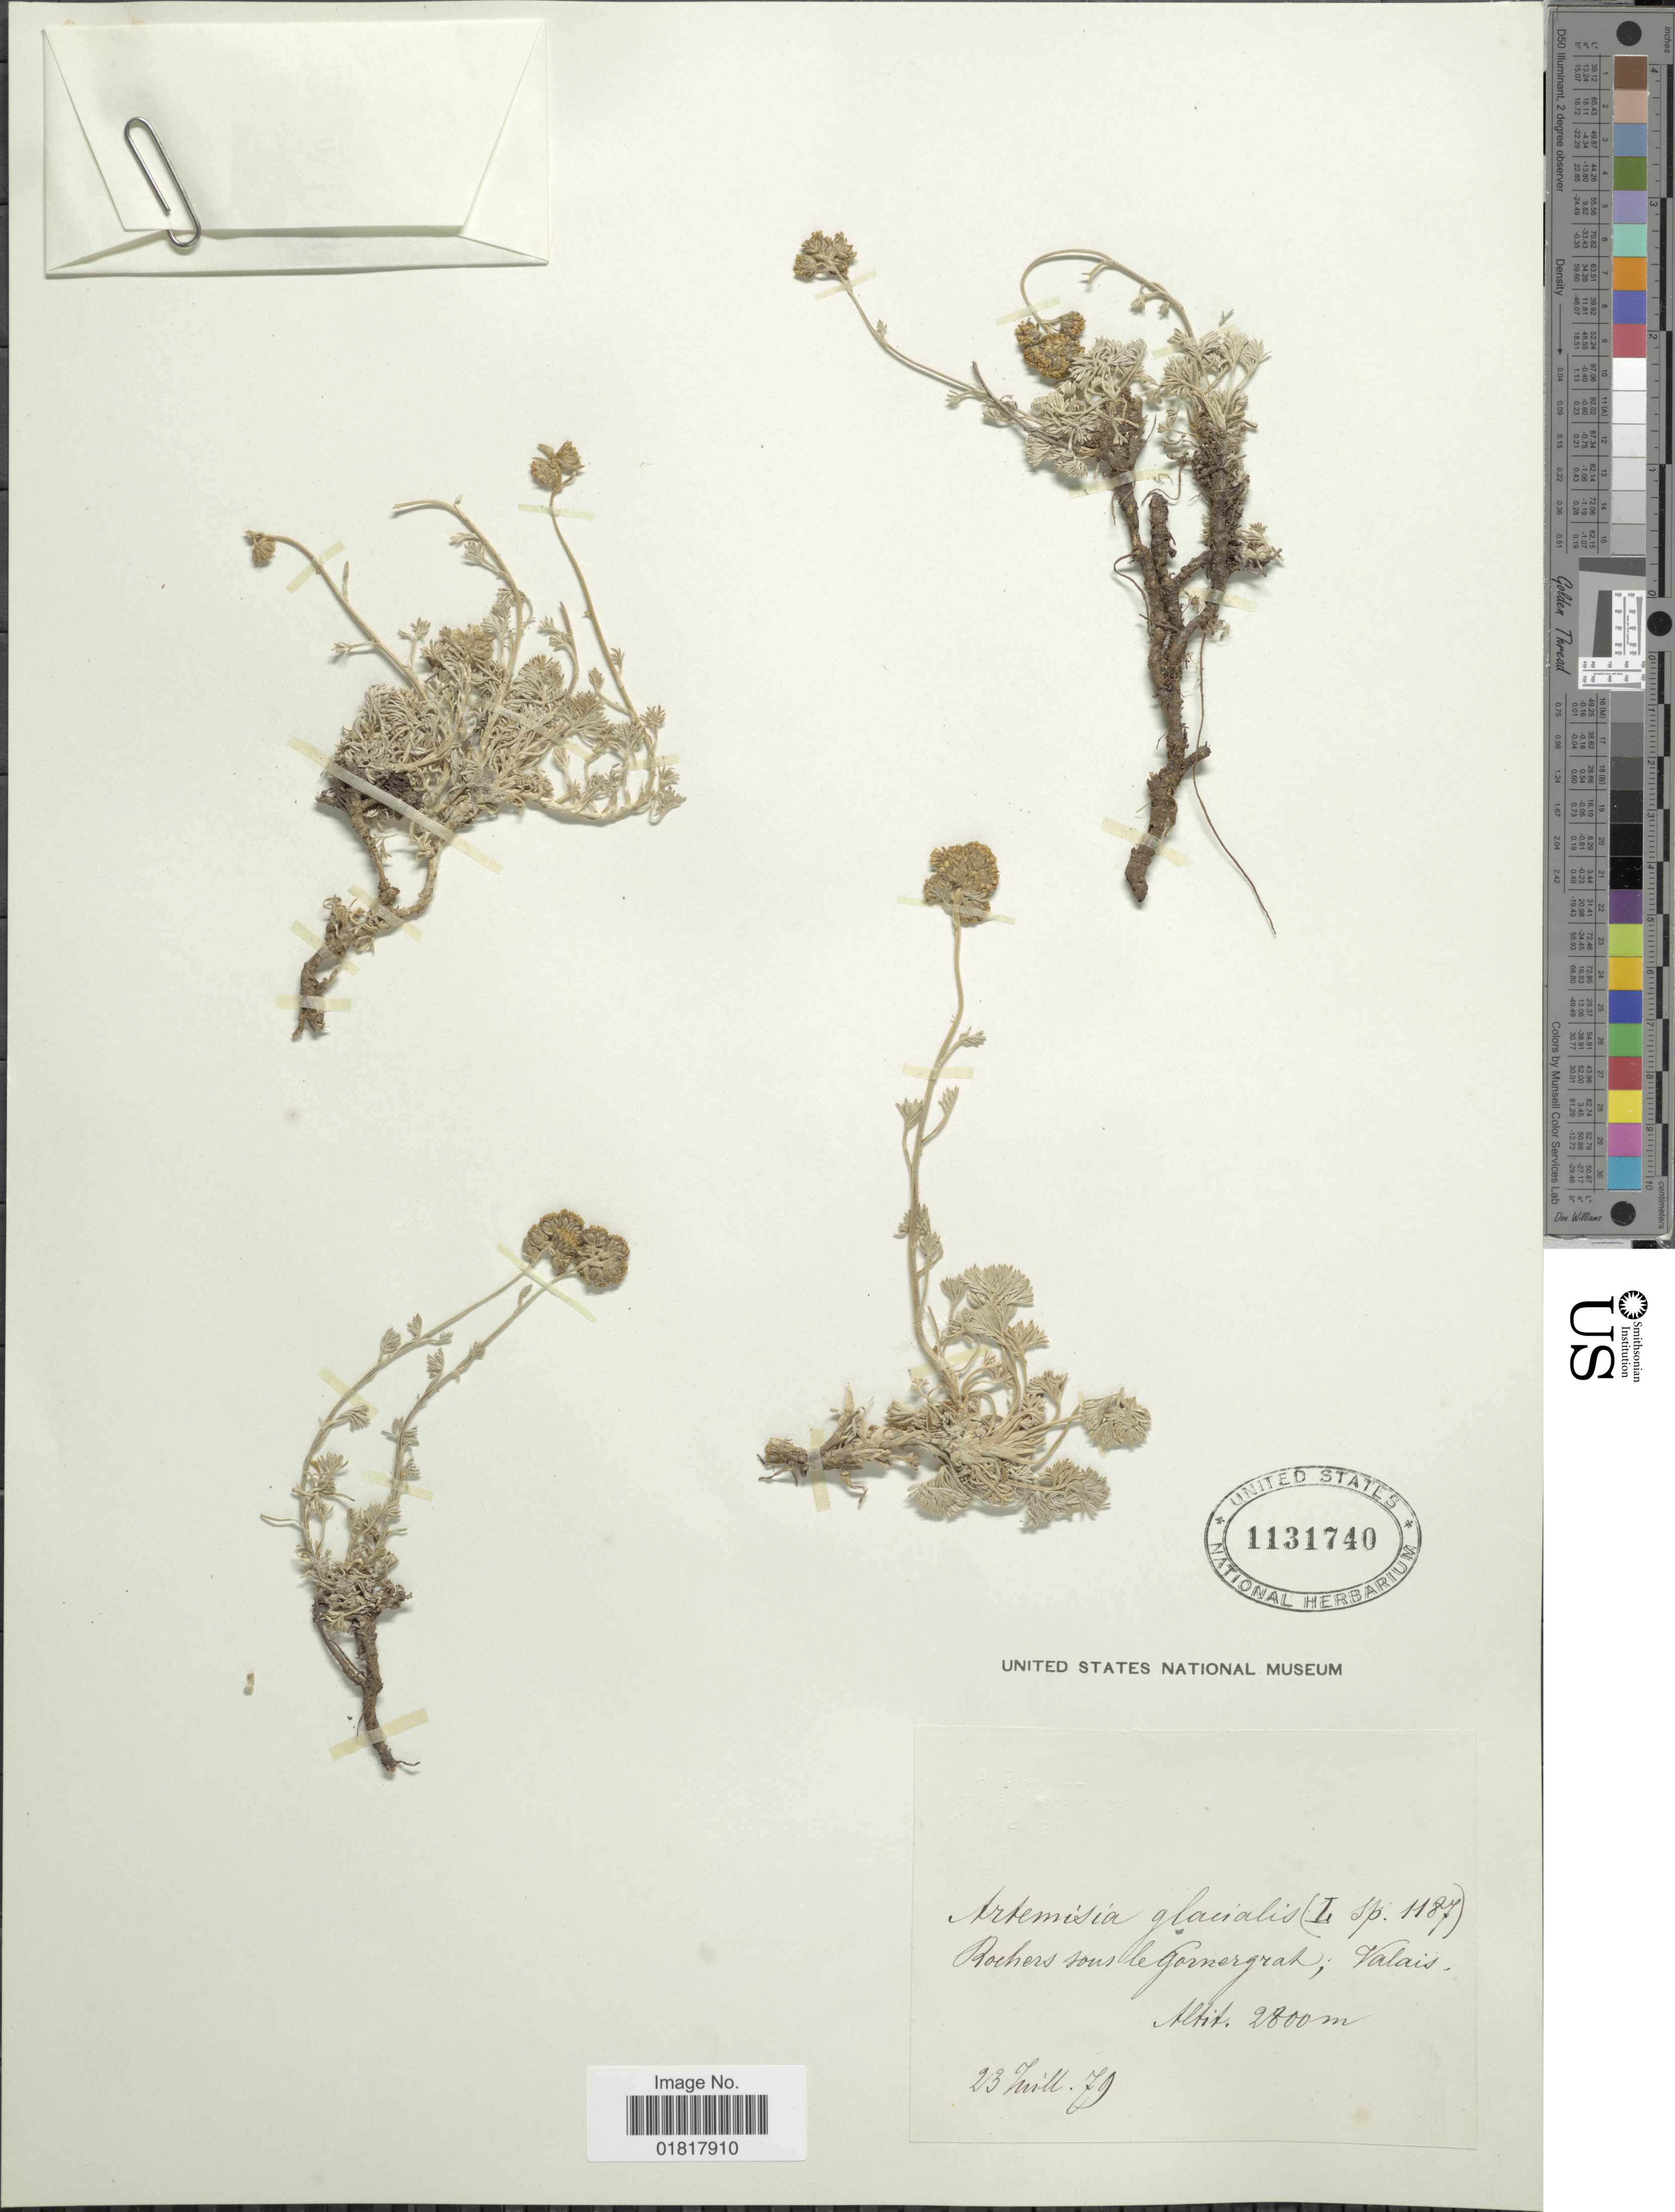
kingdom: Plantae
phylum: Tracheophyta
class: Magnoliopsida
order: Asterales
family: Asteraceae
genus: Artemisia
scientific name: Artemisia glacialis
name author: L.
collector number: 1187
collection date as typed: Transcribed d/m/y: 23/6/79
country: Switzerland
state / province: Valais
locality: Rochers sous le Gornergrat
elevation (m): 2800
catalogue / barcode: US 1131740